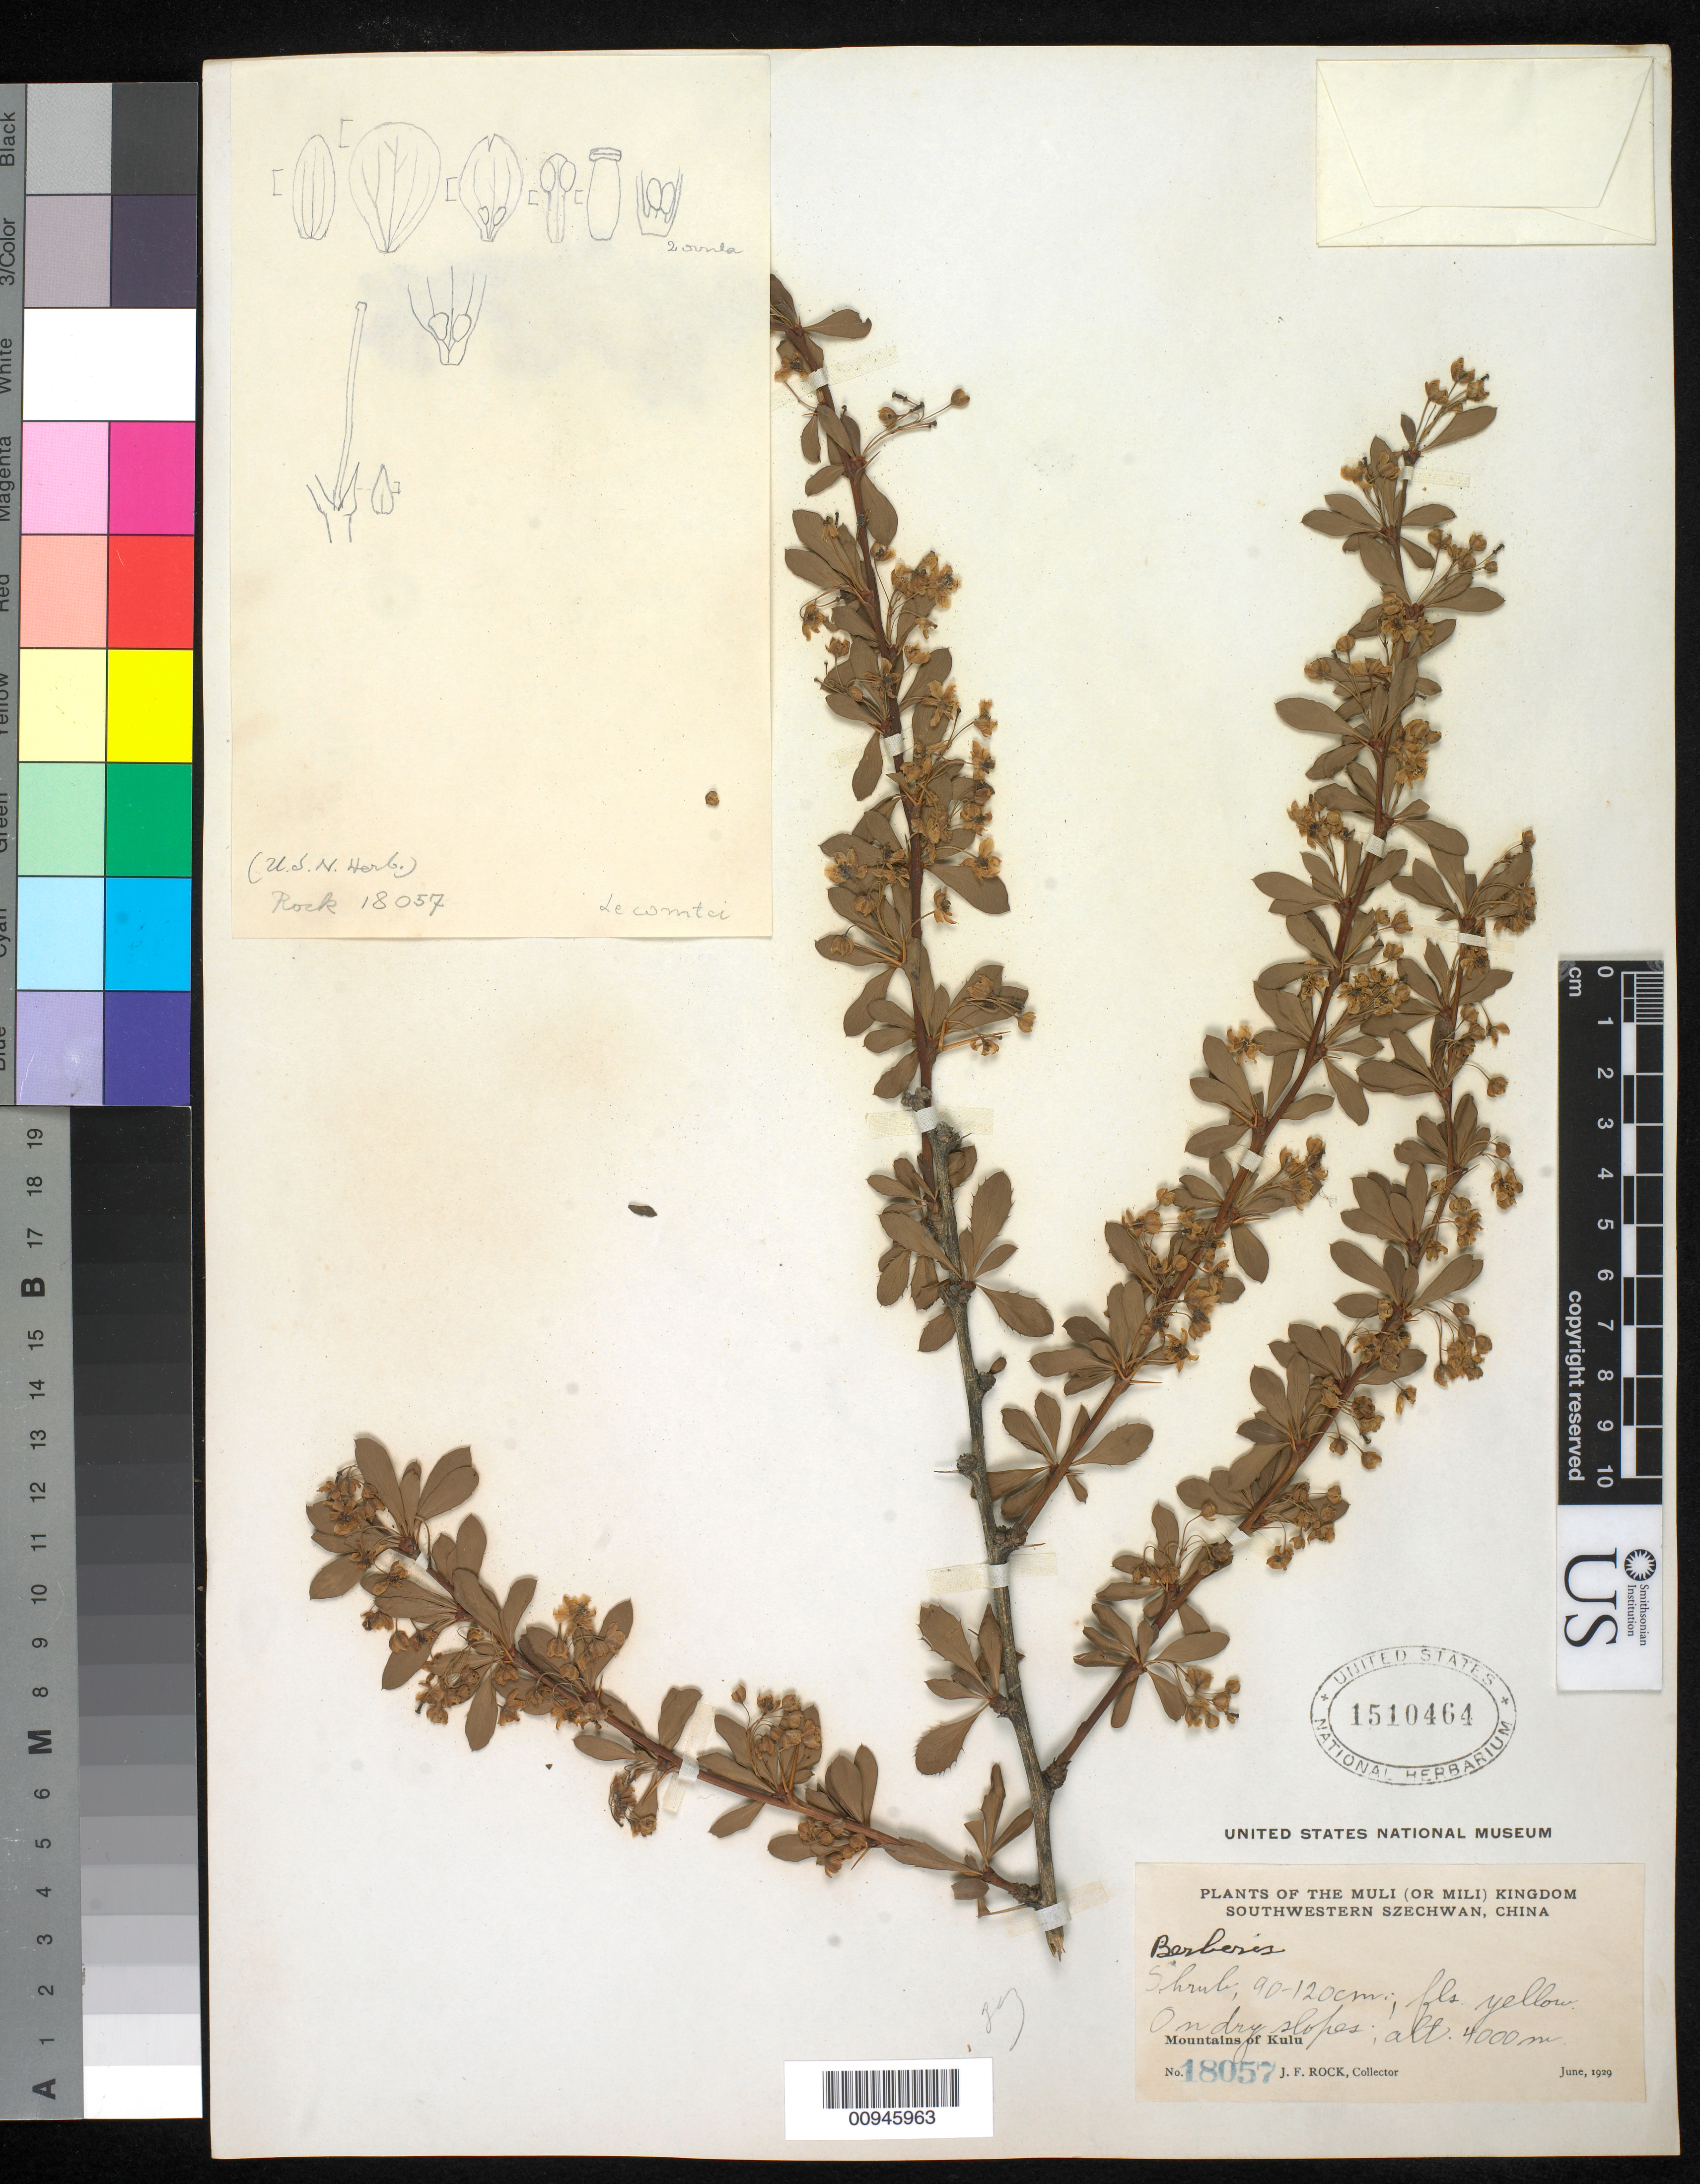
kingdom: Plantae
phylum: Tracheophyta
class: Magnoliopsida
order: Ranunculales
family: Berberidaceae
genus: Berberis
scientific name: Berberis sp.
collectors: J. F. Rock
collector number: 18057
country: China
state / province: Sichuan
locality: Mountain of Kulu.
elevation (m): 4000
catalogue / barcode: US 1510464